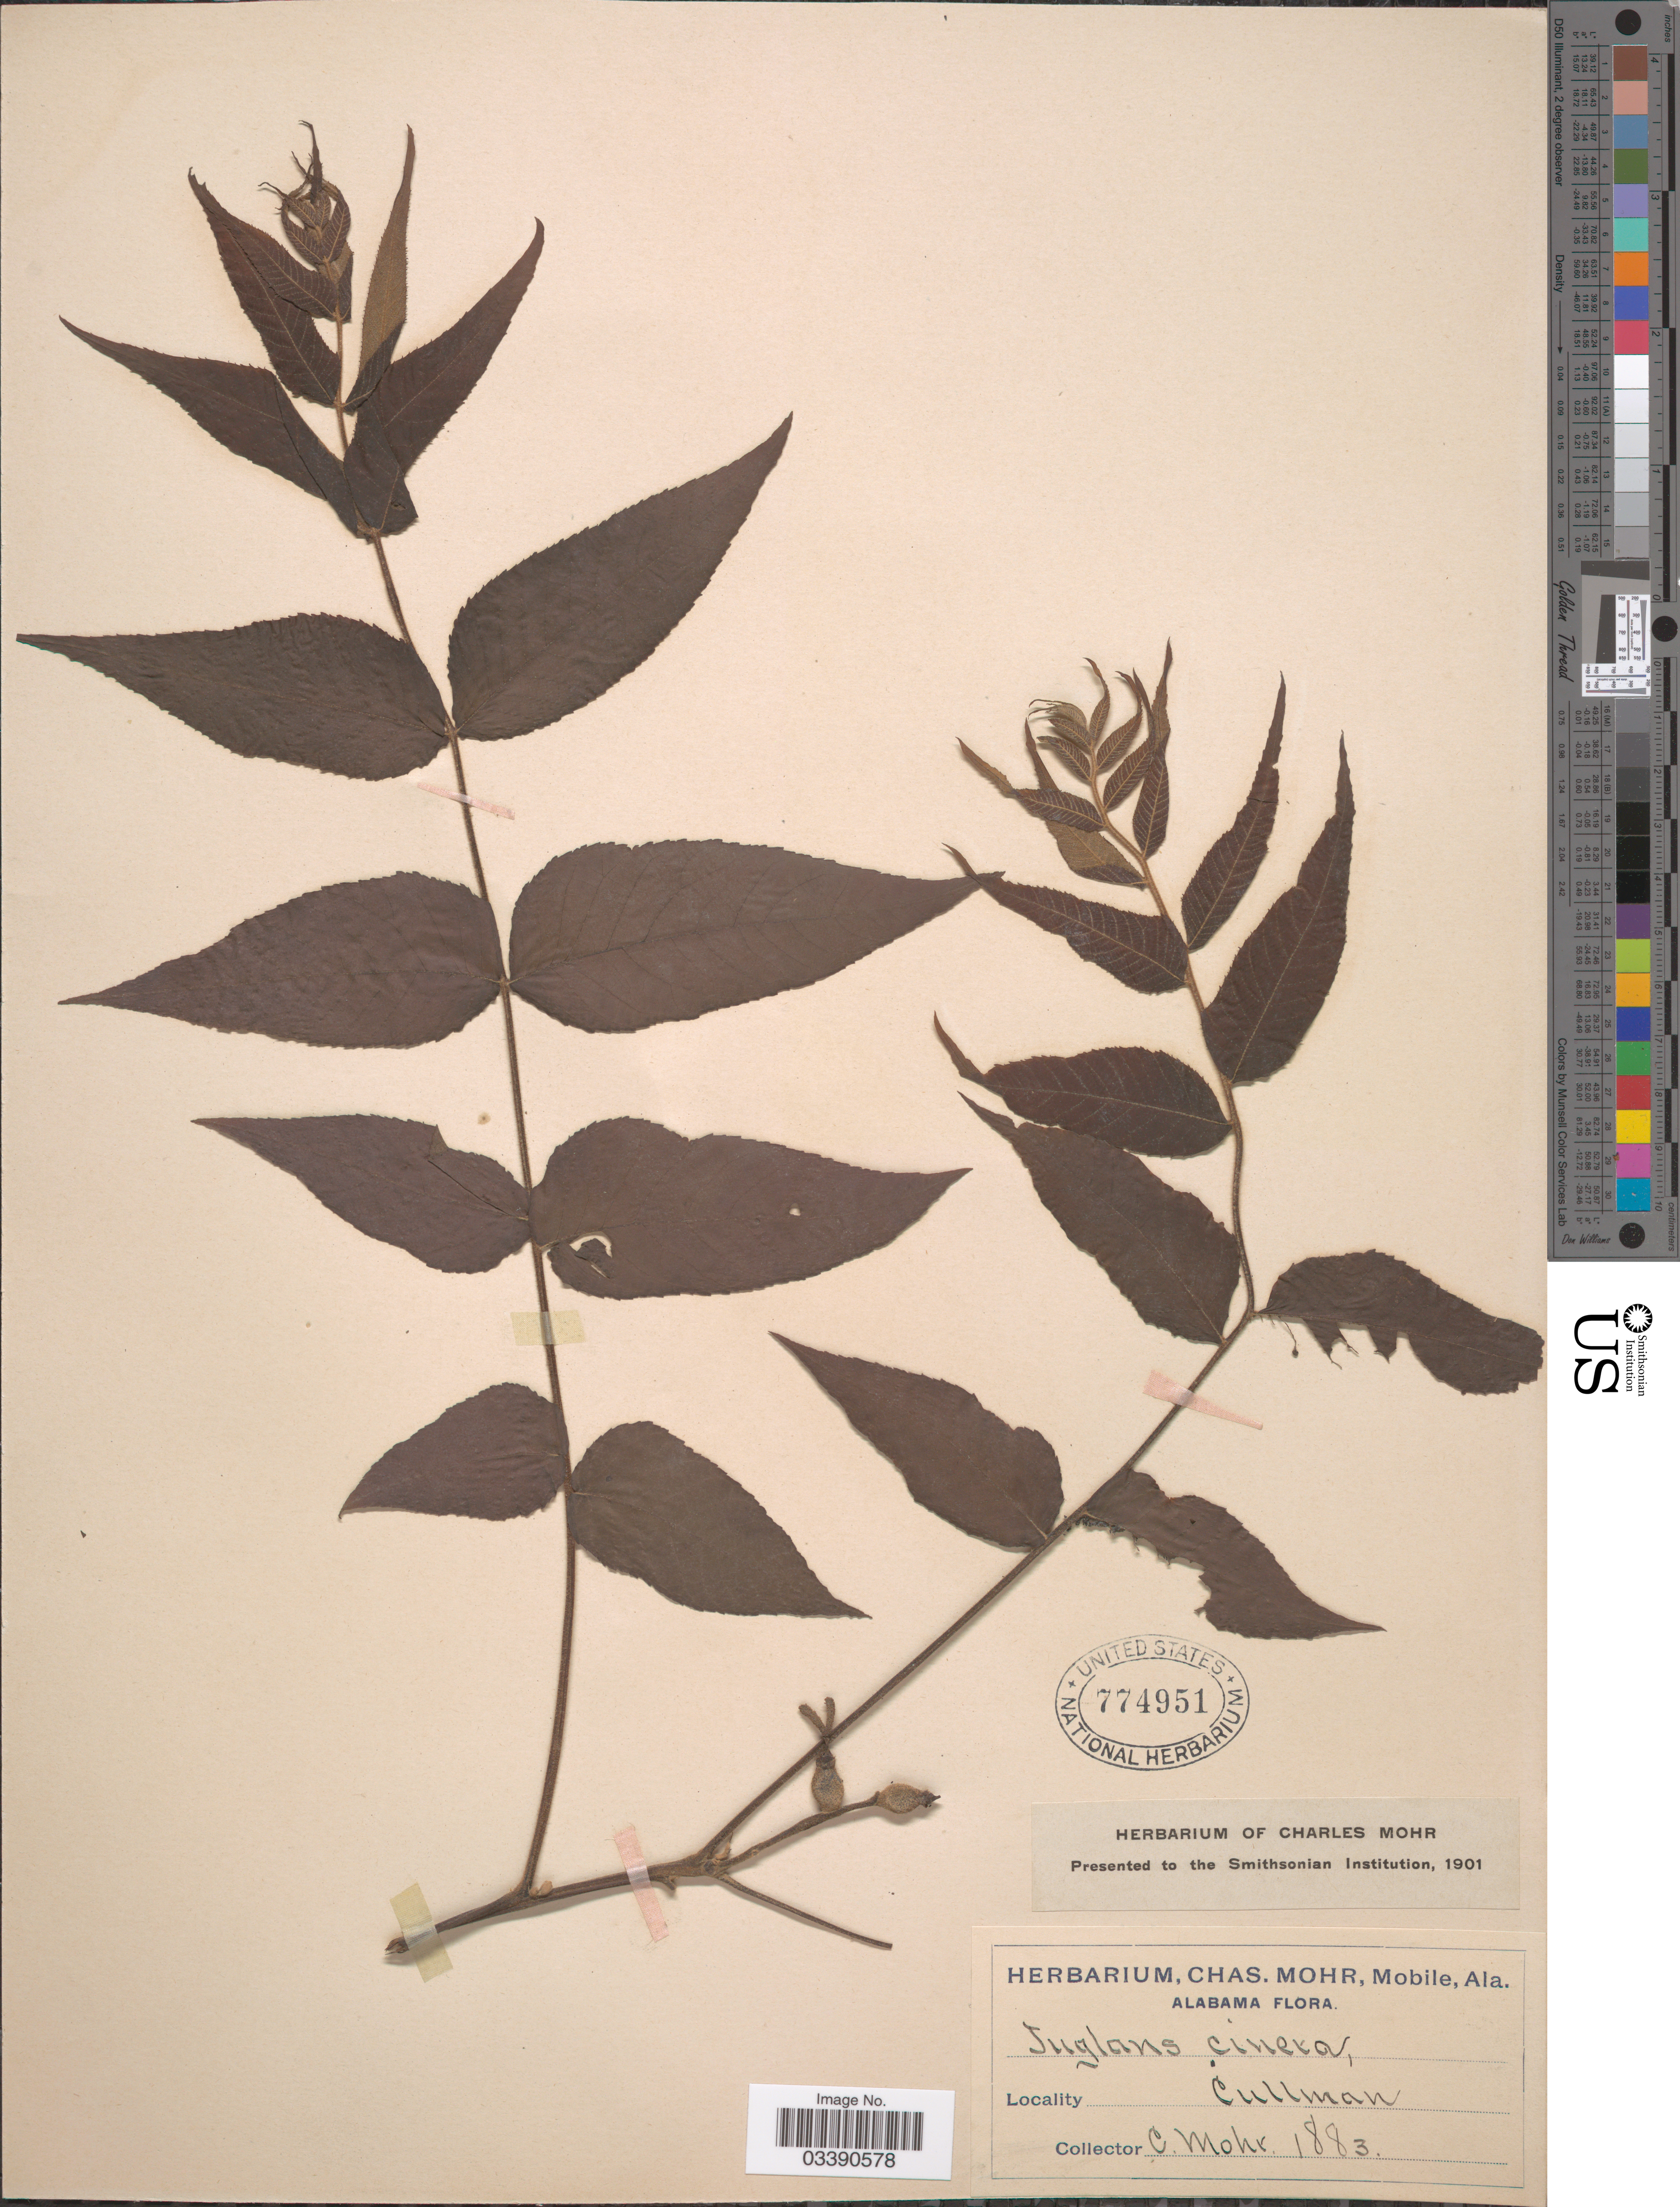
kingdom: Plantae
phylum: Tracheophyta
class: Magnoliopsida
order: Fagales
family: Juglandaceae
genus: Juglans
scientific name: Juglans cinerea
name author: L.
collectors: Mohr, C. T. (herbarium)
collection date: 1883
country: United States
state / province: Alabama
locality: Cullman.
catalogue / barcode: US 774951